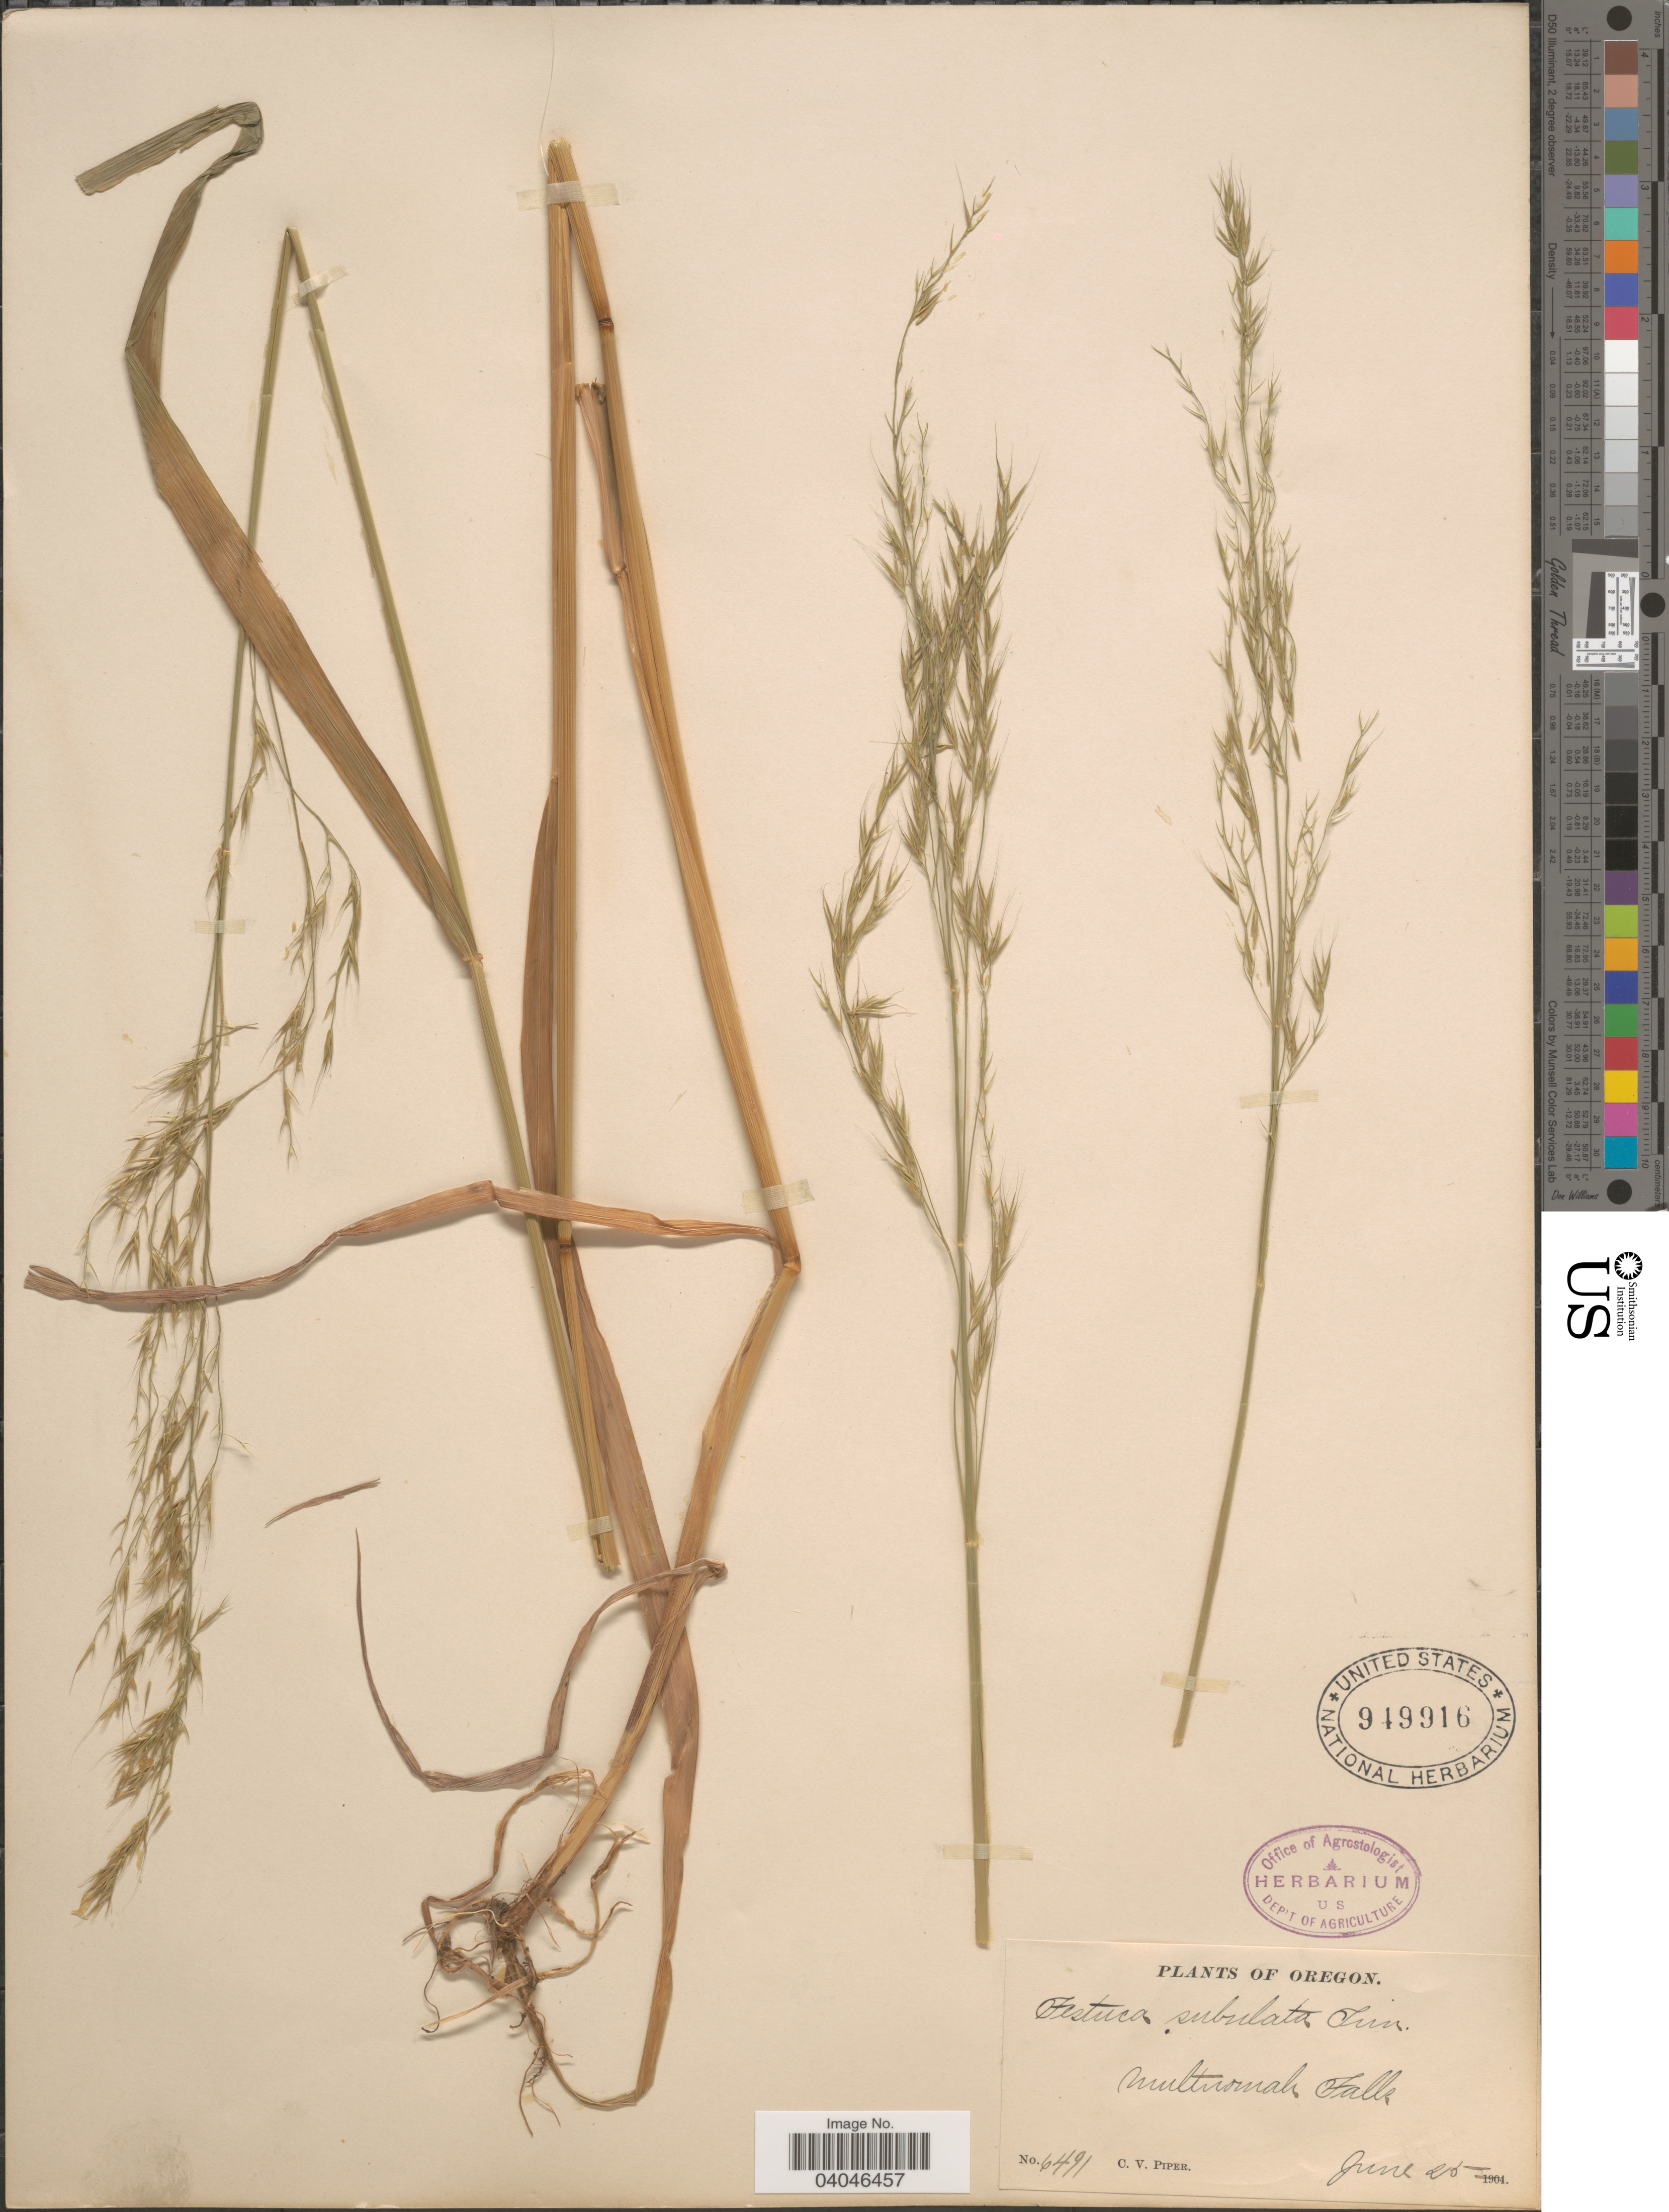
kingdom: Plantae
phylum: Tracheophyta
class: Liliopsida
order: Poales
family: Poaceae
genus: Festuca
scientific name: Festuca subulata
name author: Trin.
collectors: C. V. Piper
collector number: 6491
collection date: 1904-06-25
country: United States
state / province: Oregon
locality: Multnomah Falls.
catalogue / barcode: US 949916